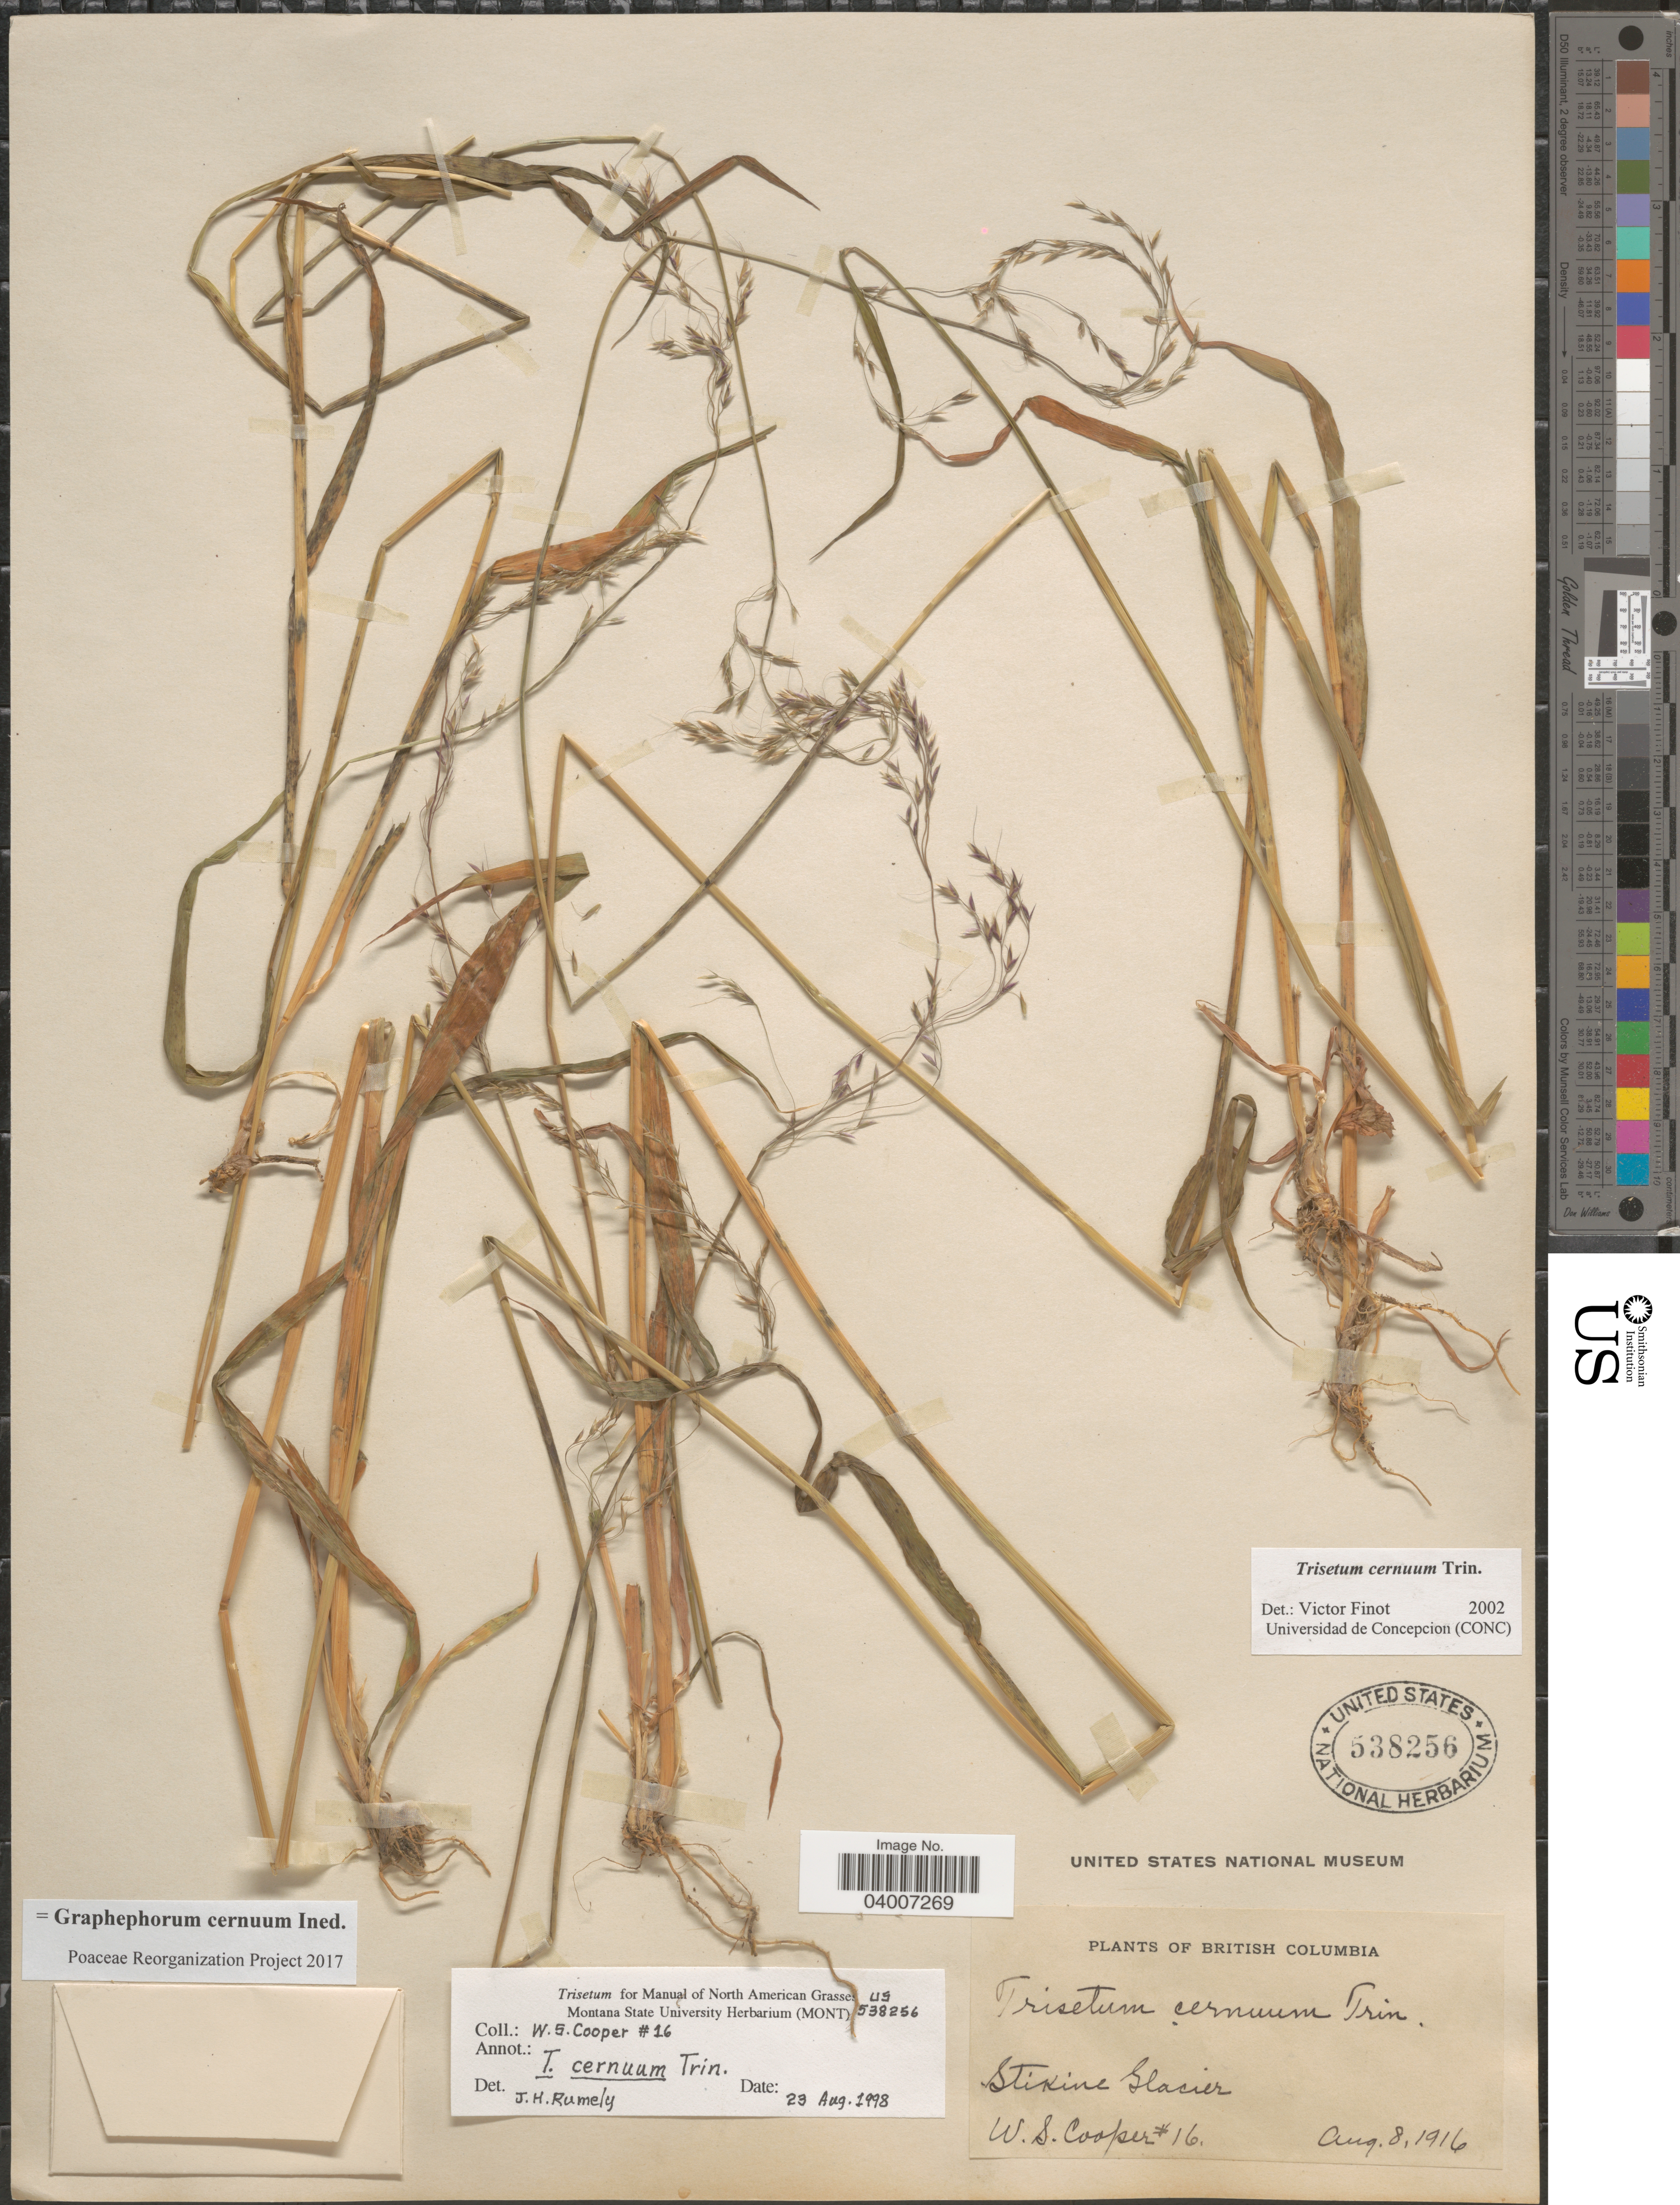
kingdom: Plantae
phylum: Tracheophyta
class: Liliopsida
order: Poales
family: Poaceae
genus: Graphephorum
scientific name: Graphephorum cernuum ined.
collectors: W. Cooper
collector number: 16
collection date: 1916-08-08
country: Canada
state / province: British Columbia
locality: Stikine Glacier.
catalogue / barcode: US 538256